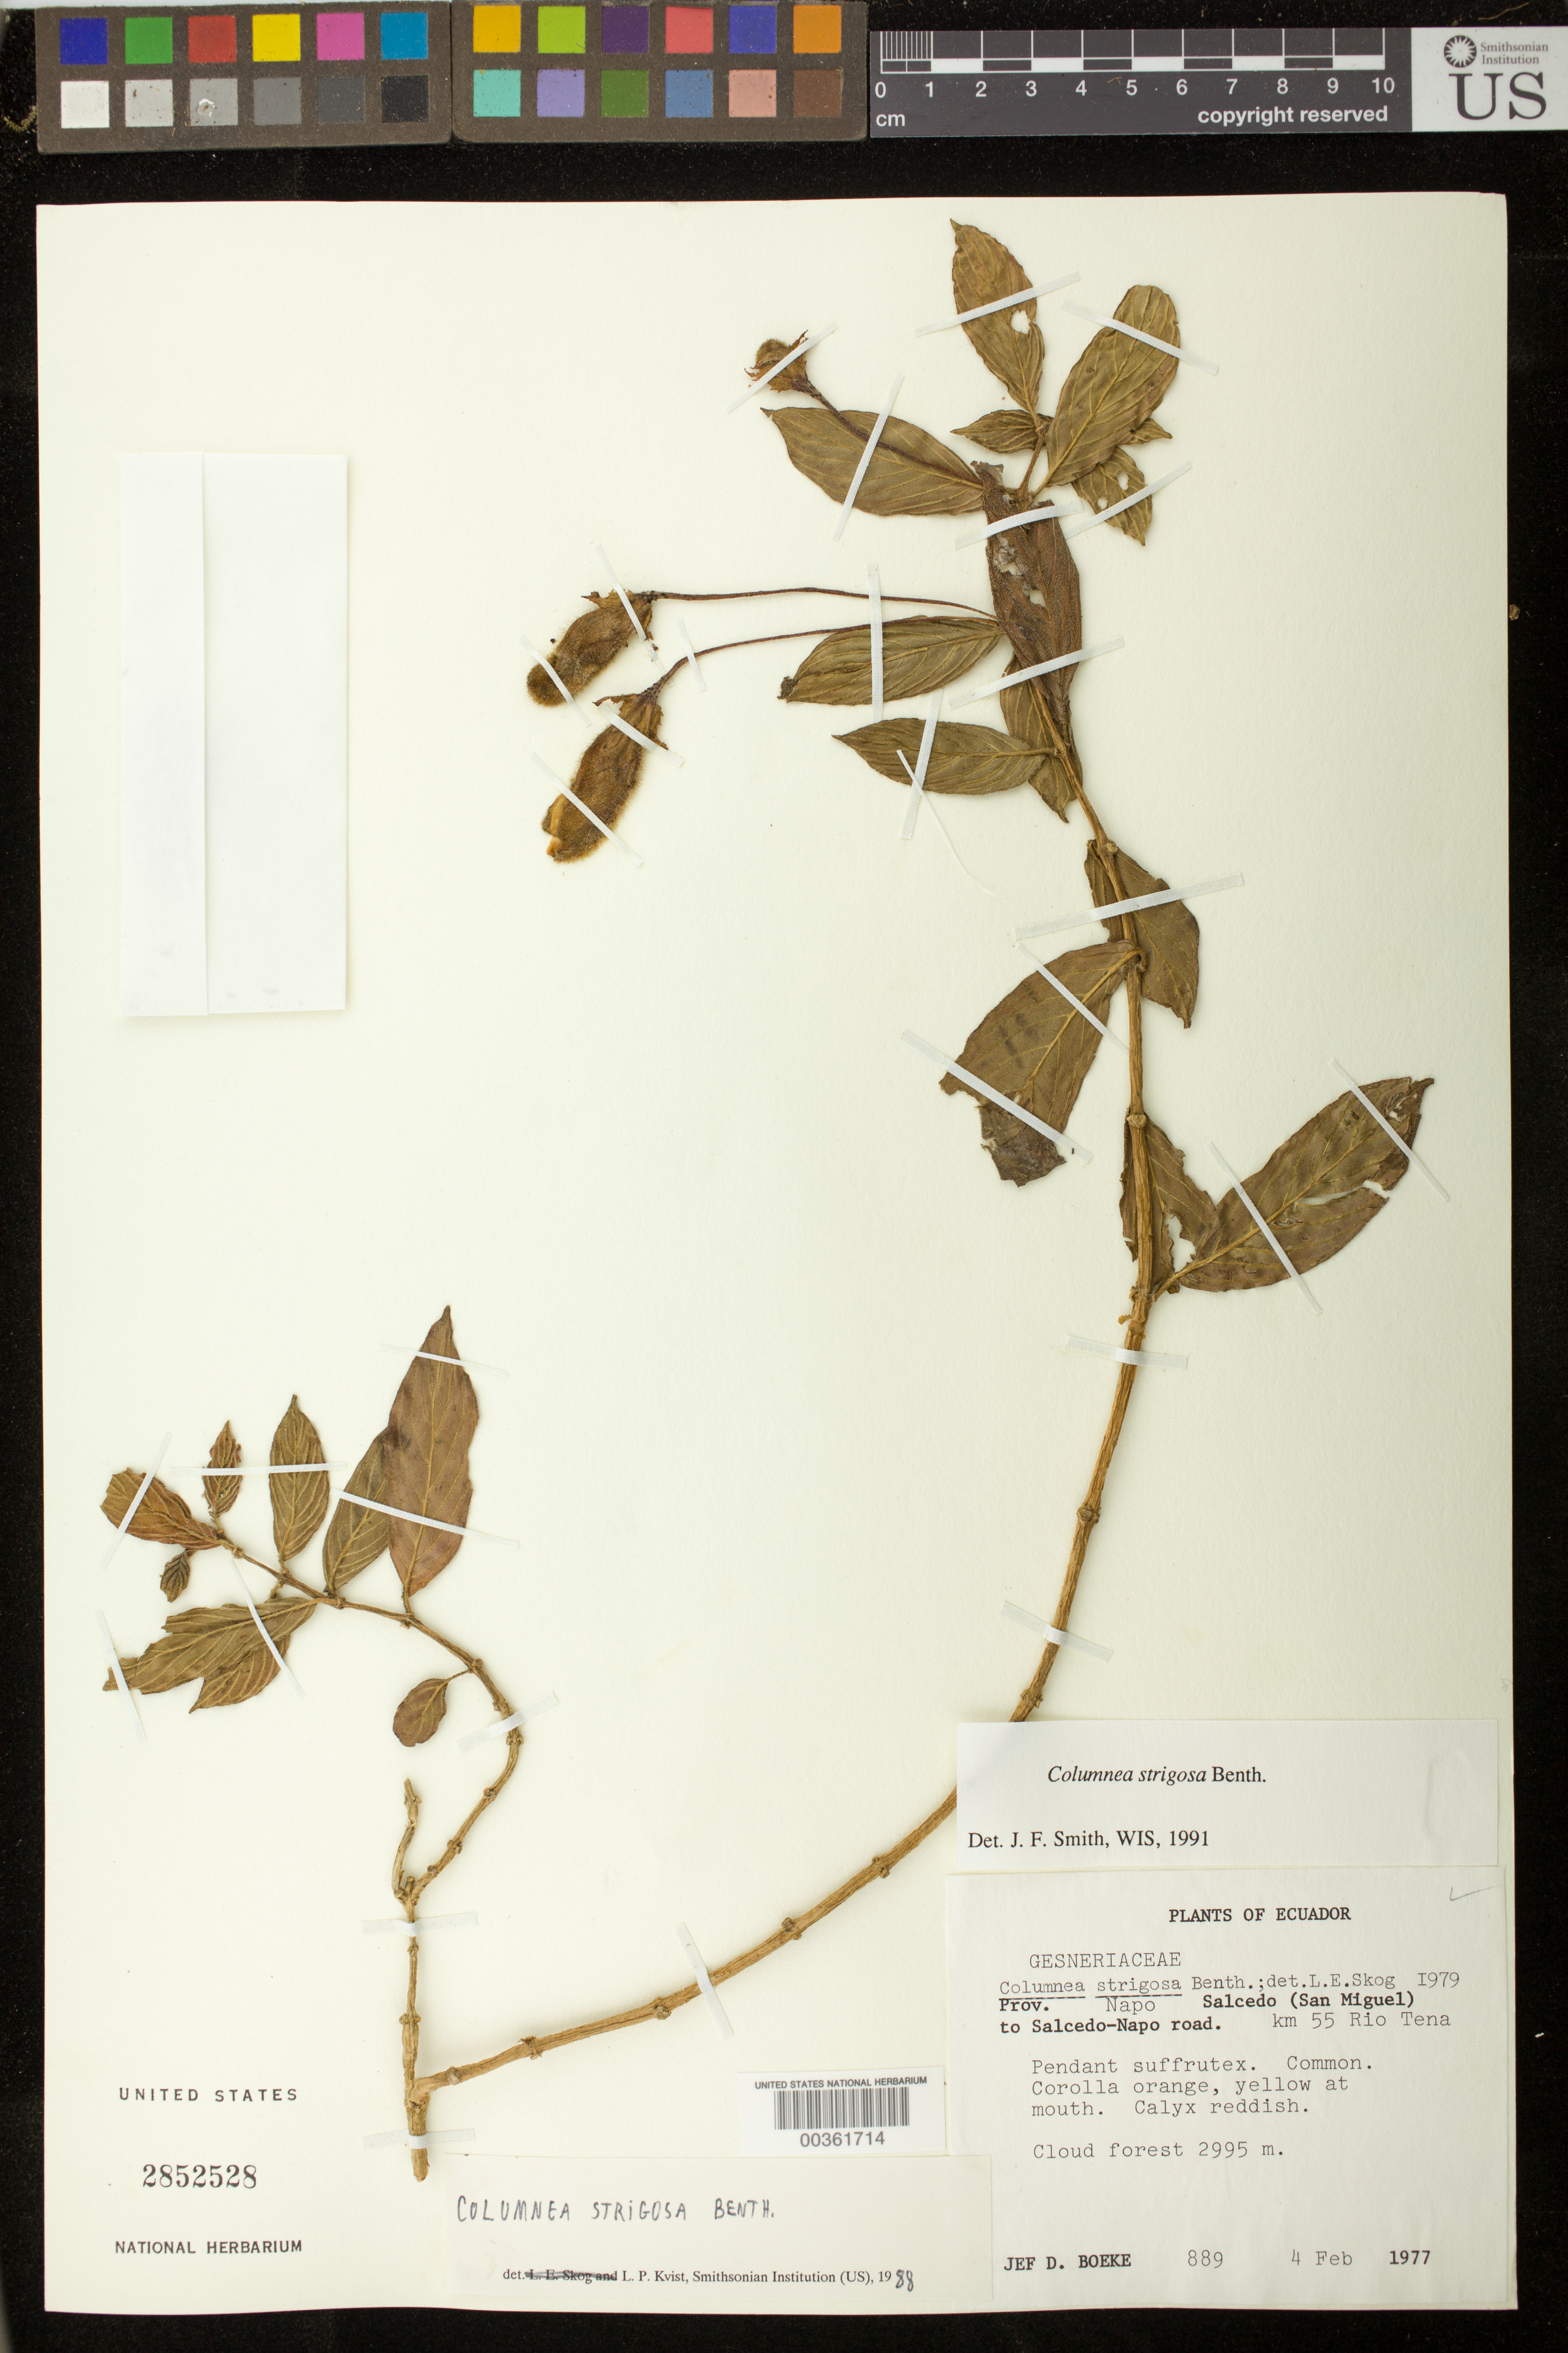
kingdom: Plantae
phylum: Tracheophyta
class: Magnoliopsida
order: Lamiales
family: Gesneriaceae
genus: Columnea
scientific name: Columnea strigosa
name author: Benth.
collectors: J. D. Boeke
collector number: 889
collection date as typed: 04 Feb 1977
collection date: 1977-02-04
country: Ecuador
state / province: Napo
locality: Salcedo (San Miguel) to Salcedo-Napo road, km 55 Rio Tena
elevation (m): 2995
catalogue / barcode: US 2852528